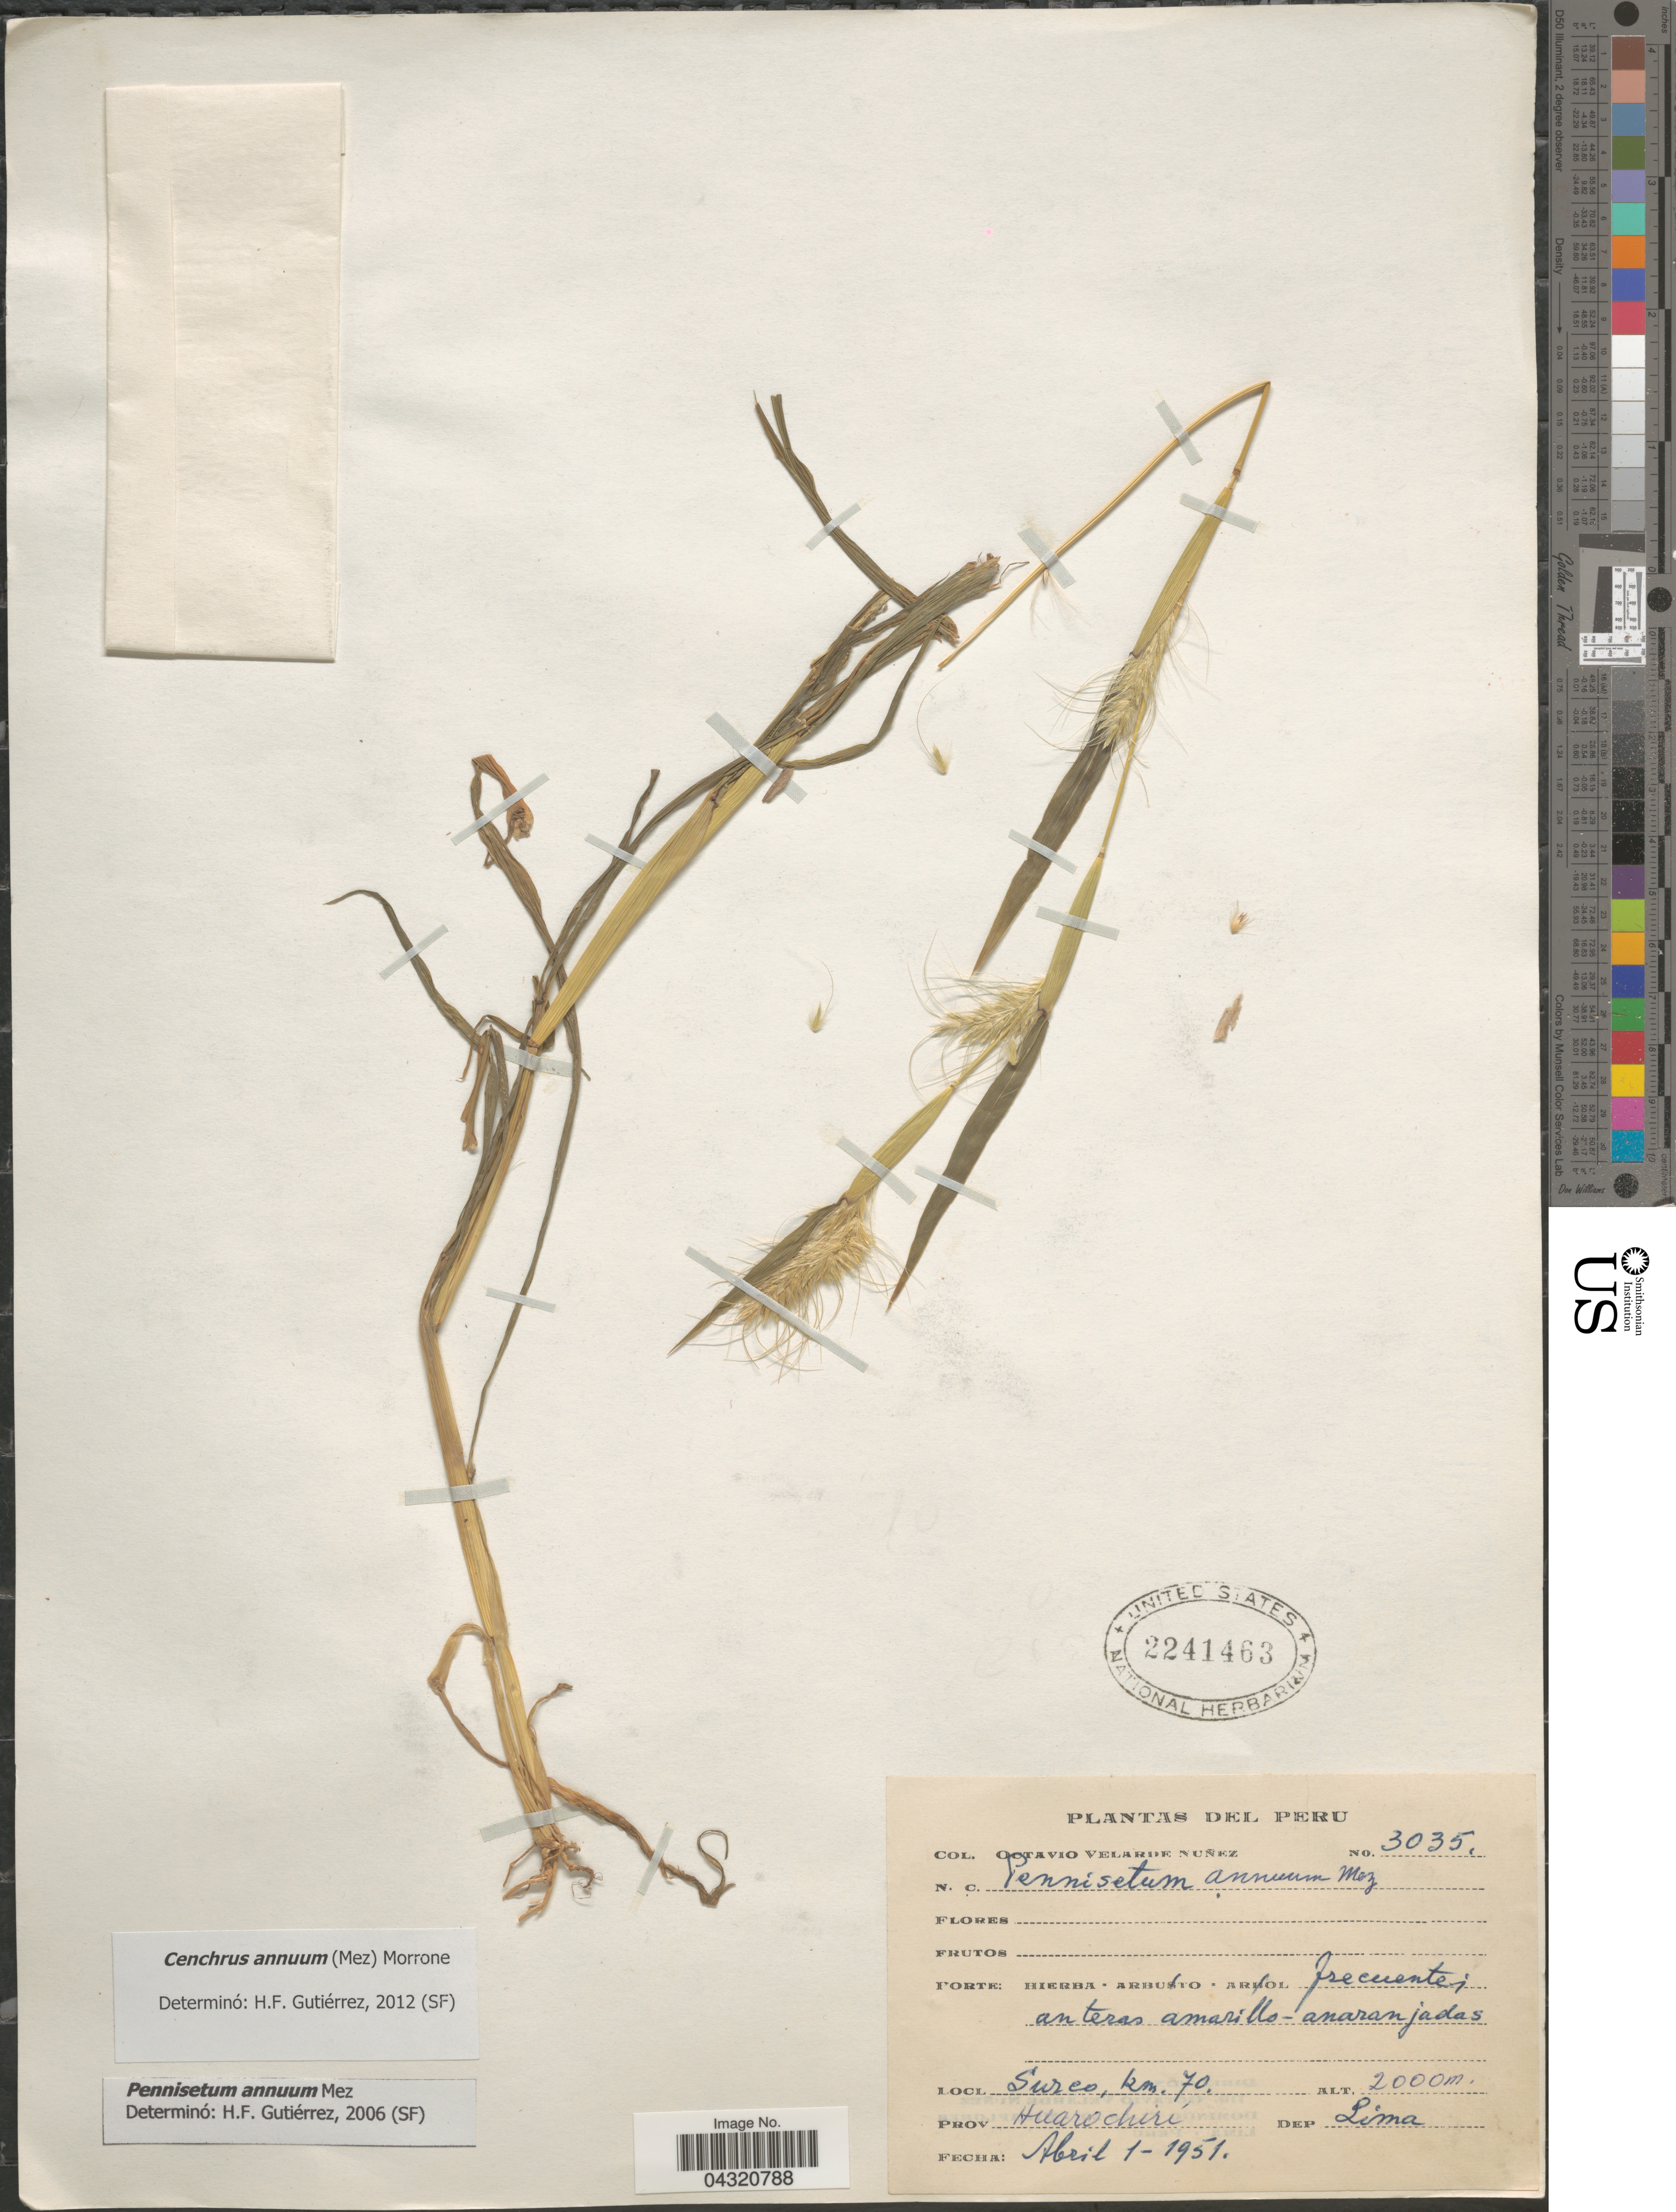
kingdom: Plantae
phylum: Tracheophyta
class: Liliopsida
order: Poales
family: Poaceae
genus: Cenchrus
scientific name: Cenchrus annuus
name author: (Mez) Morrone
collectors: O. Velarde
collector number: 3035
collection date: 1951-04-01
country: Peru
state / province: Lima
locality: Surco, km. 70. Prov. Huarochirí. Dep. Lima.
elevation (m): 2000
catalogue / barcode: US 2241463